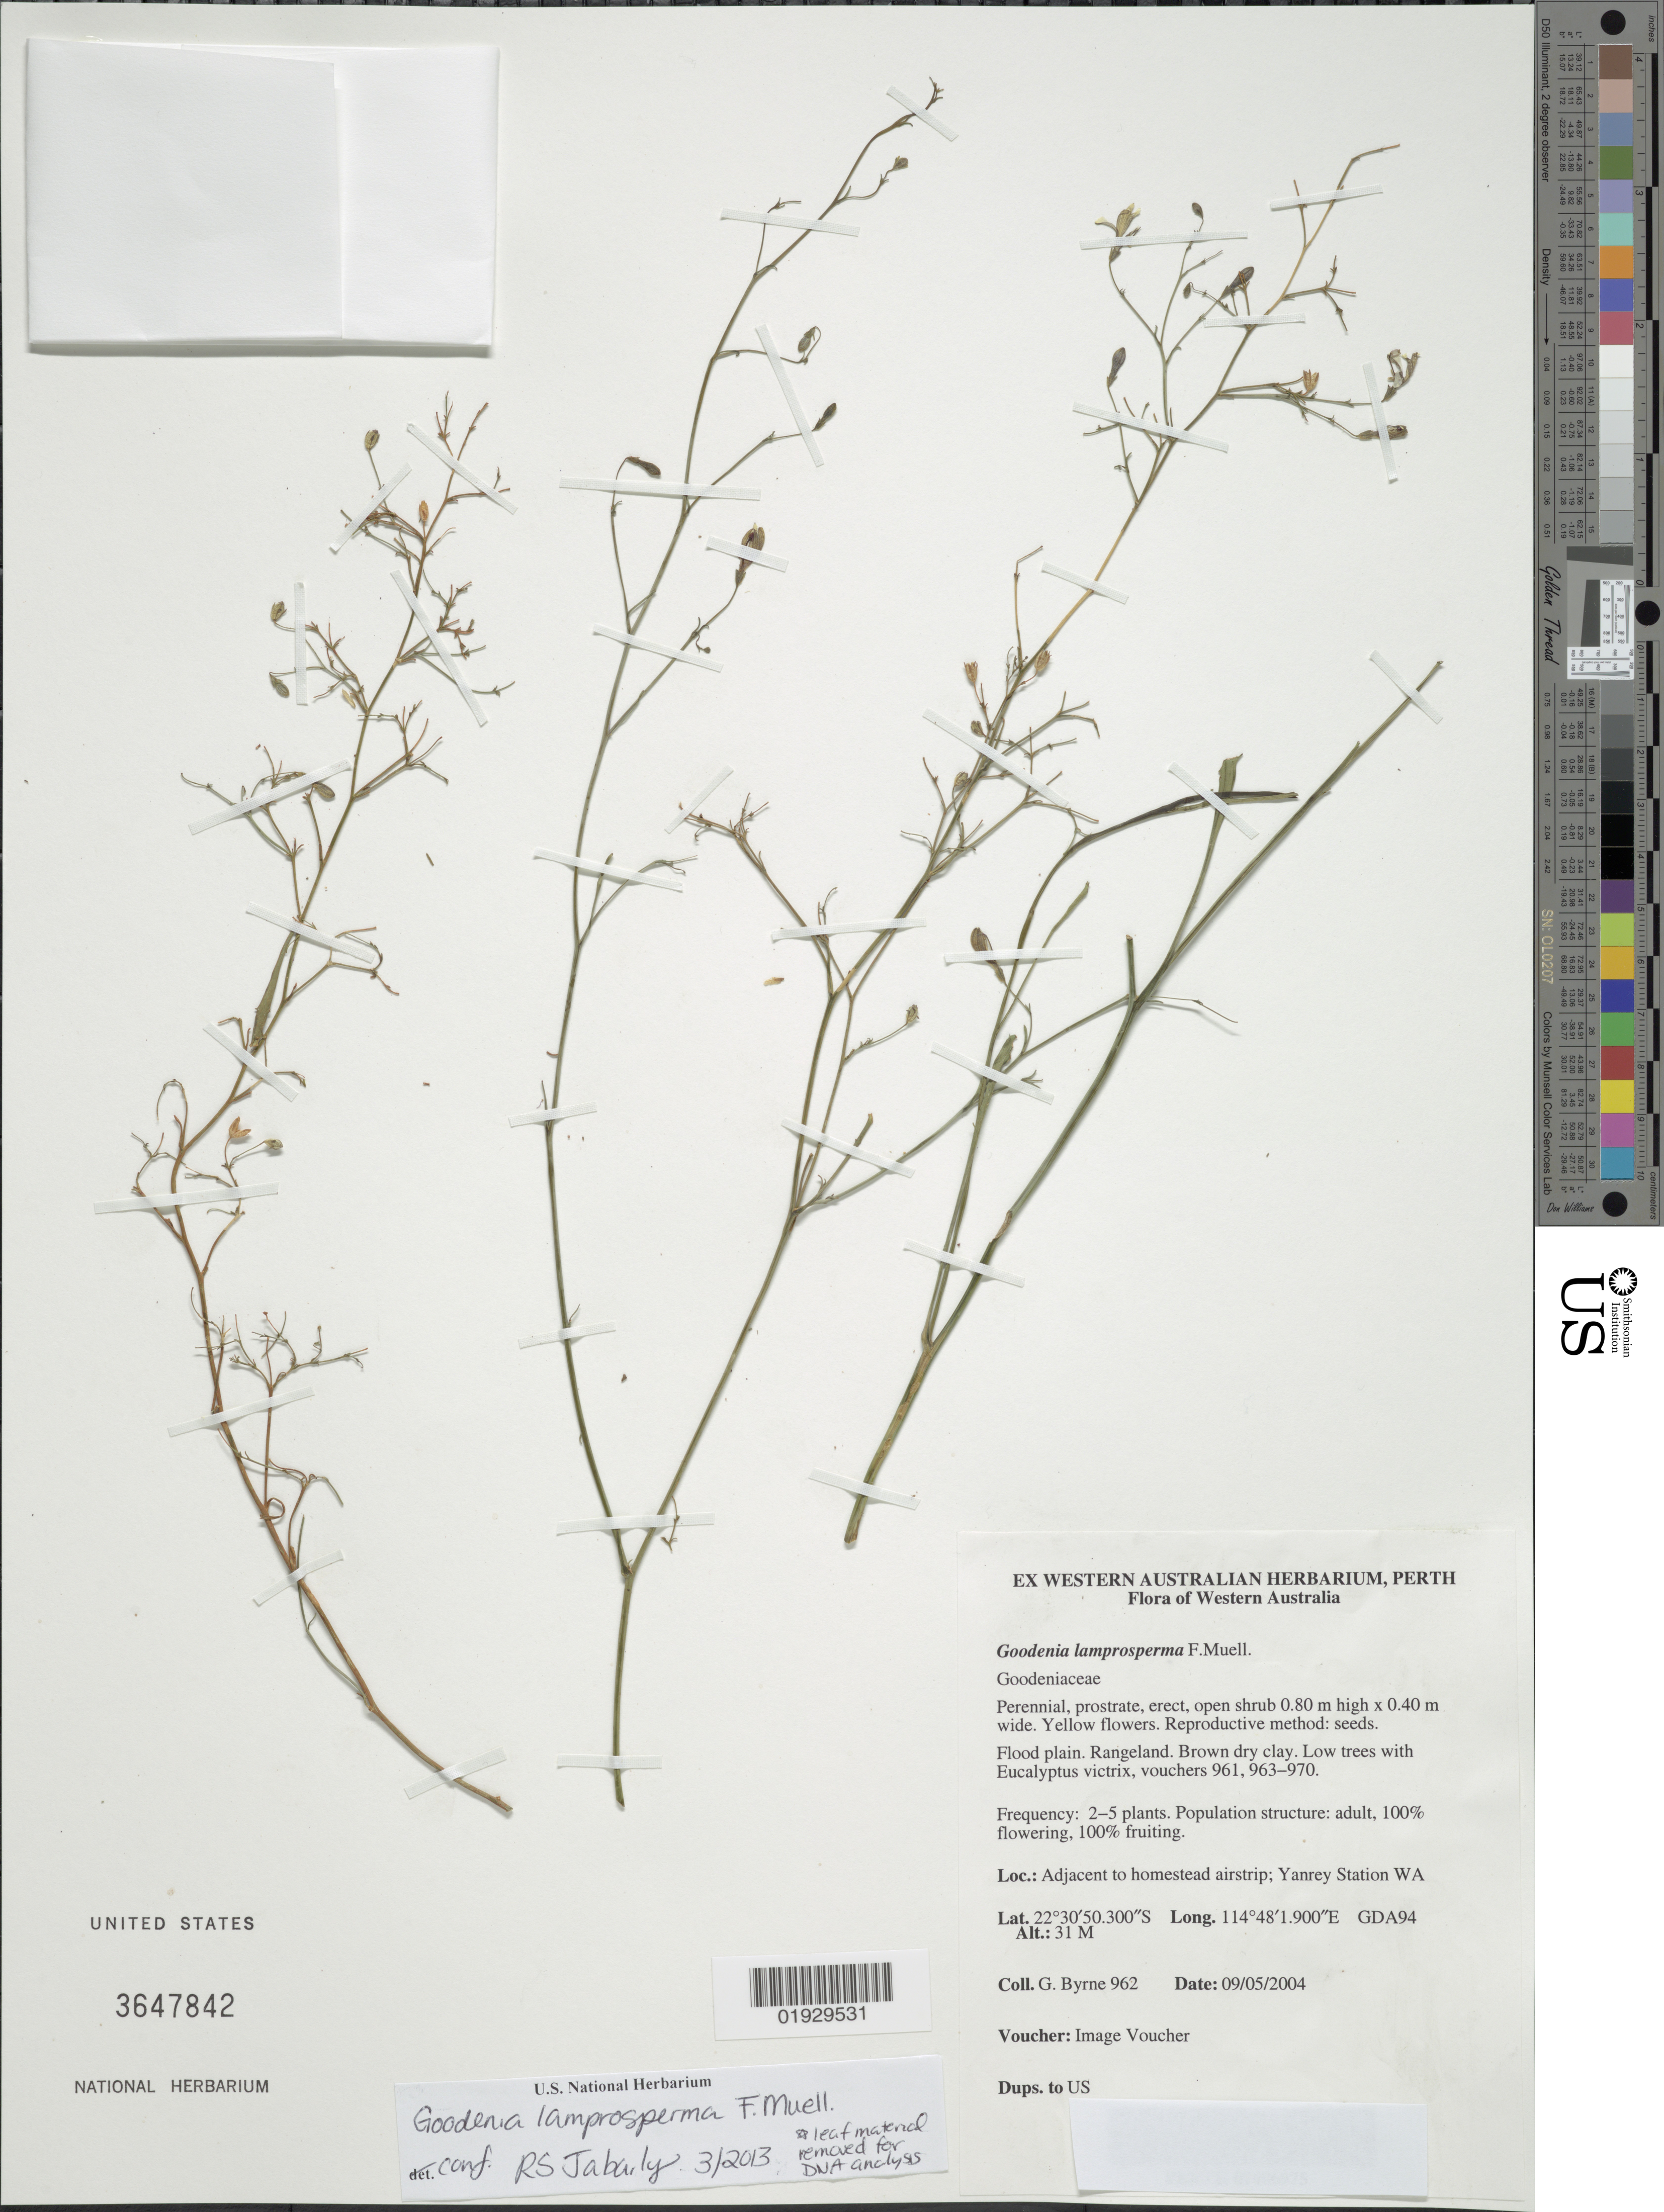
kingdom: Plantae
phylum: Tracheophyta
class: Magnoliopsida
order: Asterales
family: Goodeniaceae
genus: Goodenia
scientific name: Goodenia lamprosperma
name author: F. Muell.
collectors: G. Byrne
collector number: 962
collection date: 2004-05-09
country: Australia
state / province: Western Australia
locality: Adjacent to homestead airstrip; Yanrey Station WA. GDA94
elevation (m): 31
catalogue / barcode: US 3647842